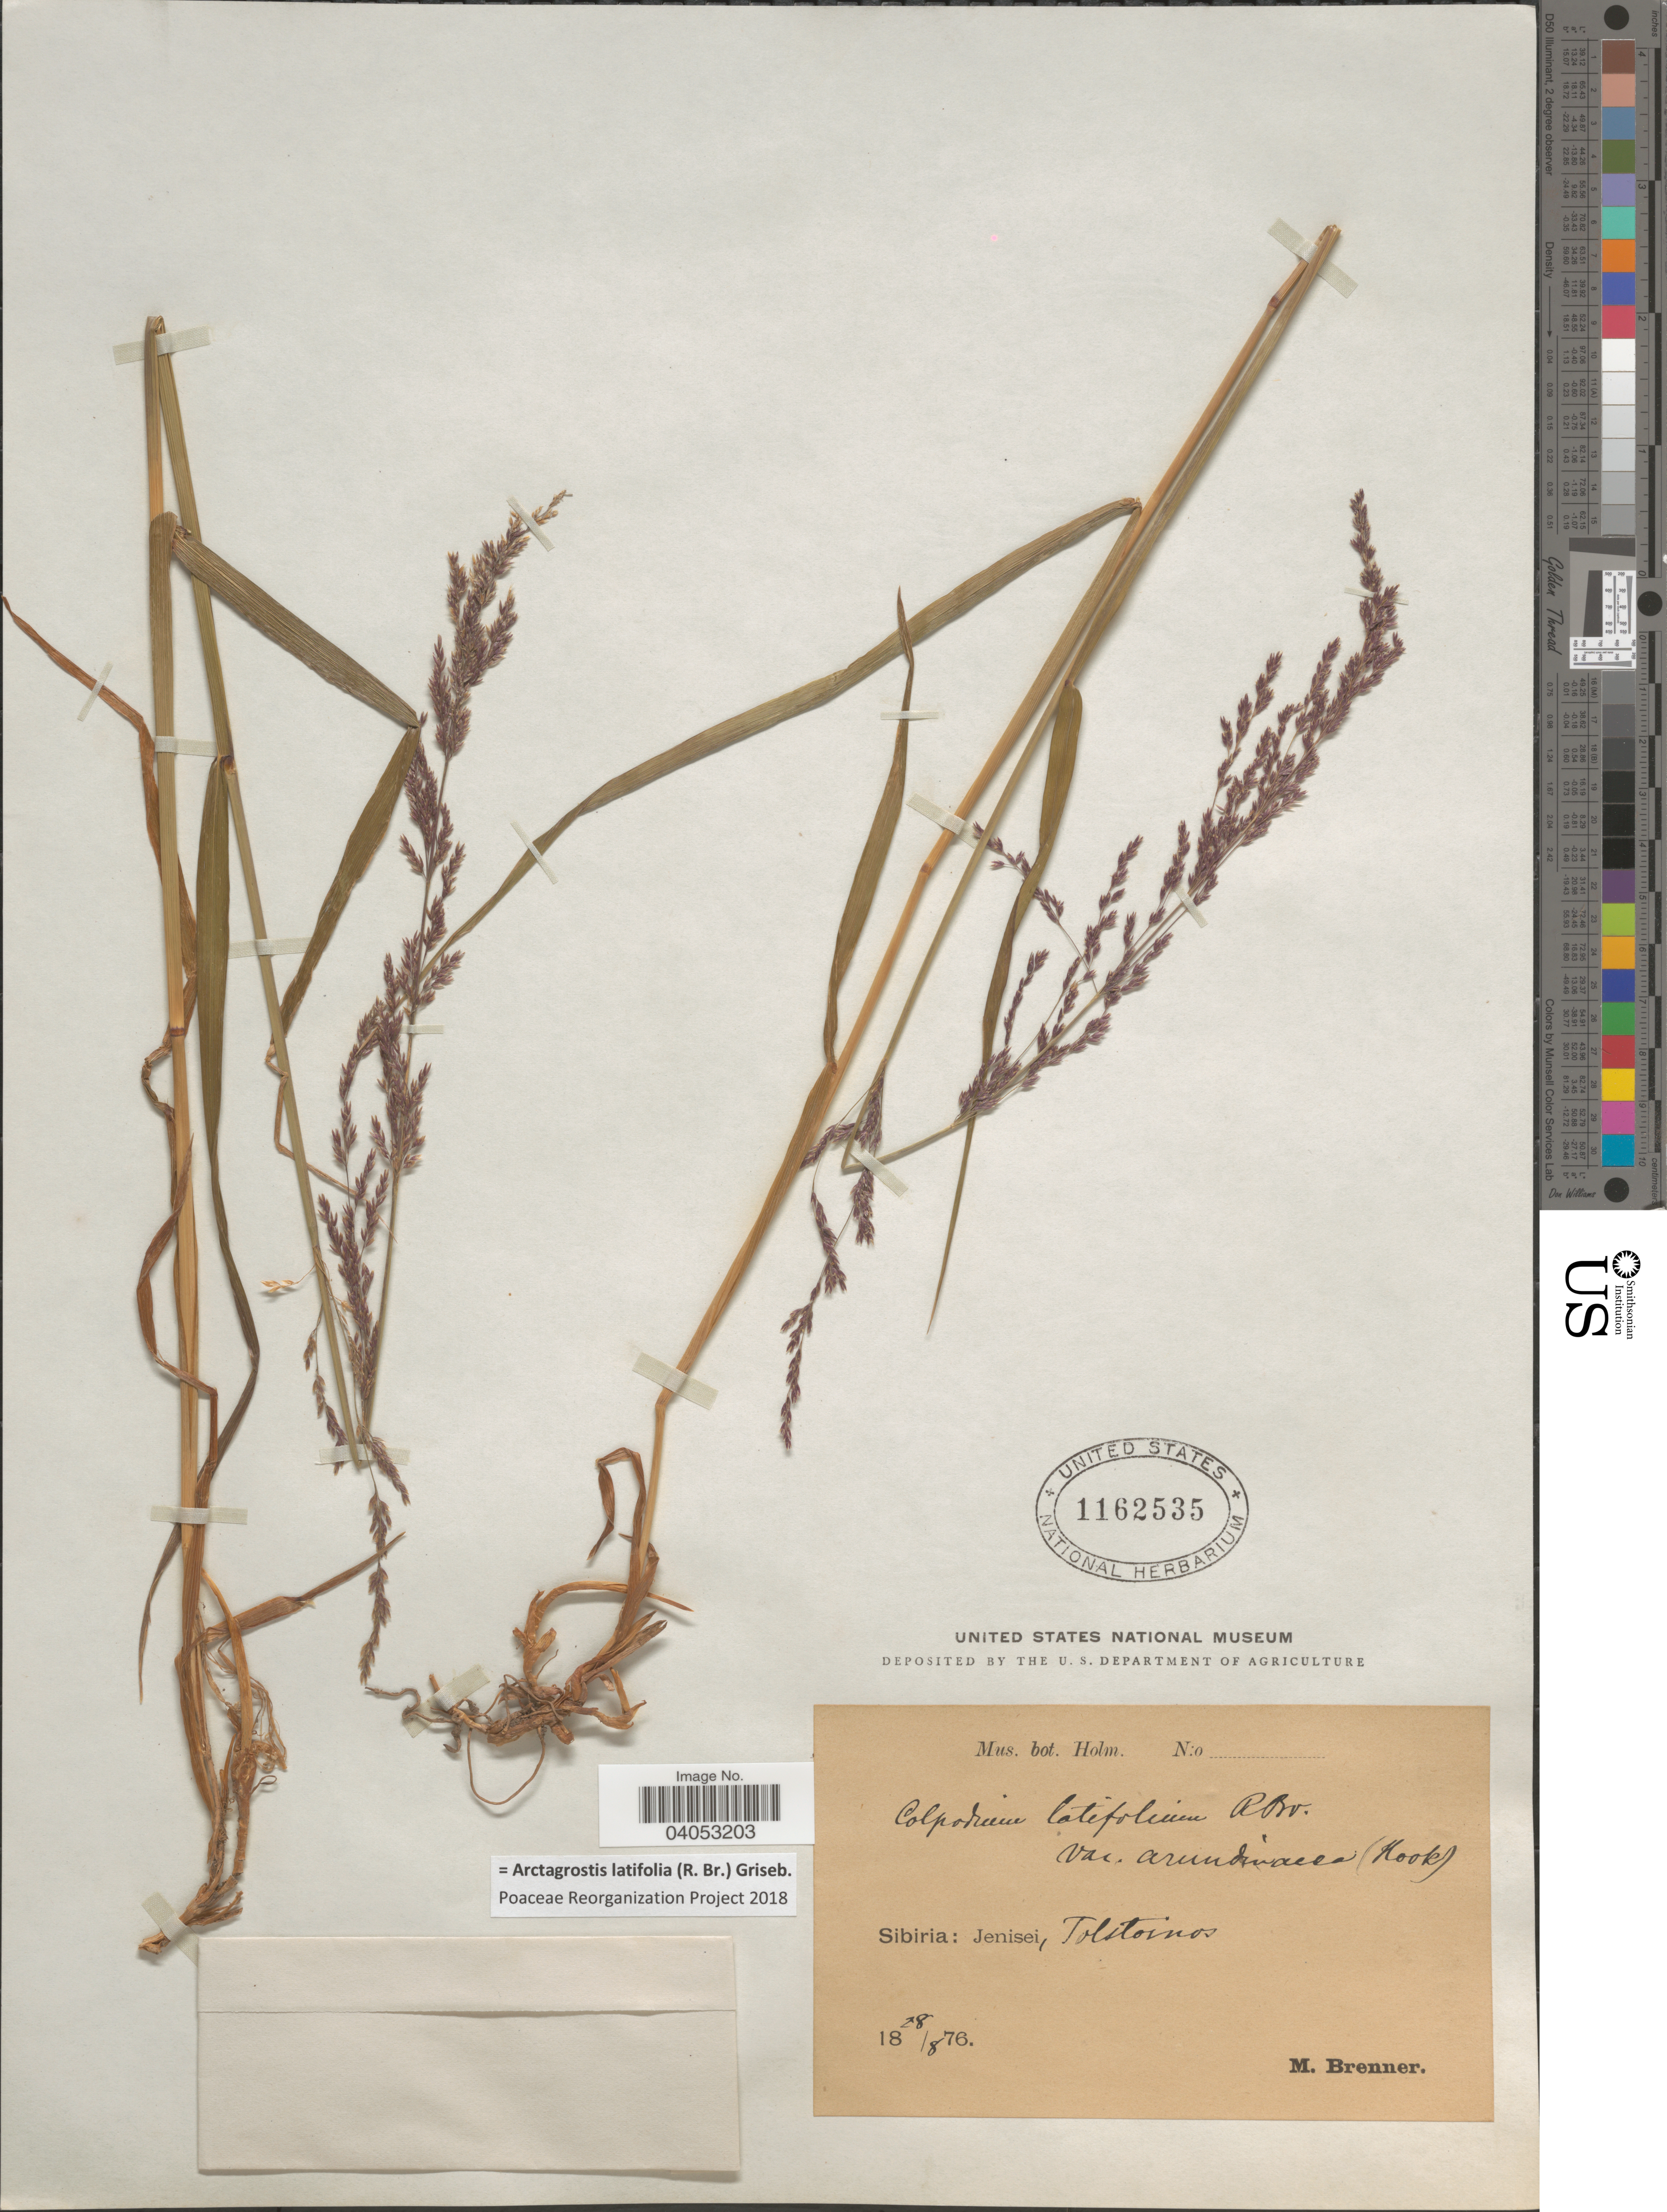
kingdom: Plantae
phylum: Tracheophyta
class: Liliopsida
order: Poales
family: Poaceae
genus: Arctagrostis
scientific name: Arctagrostis latifolia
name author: (R. Br.) Griseb.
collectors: M. Brenner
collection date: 1876-08-28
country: Russian Federation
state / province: Krasnoyarsk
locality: Sibiria: Jenisei, Tolstoinos.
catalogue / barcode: US 1162535